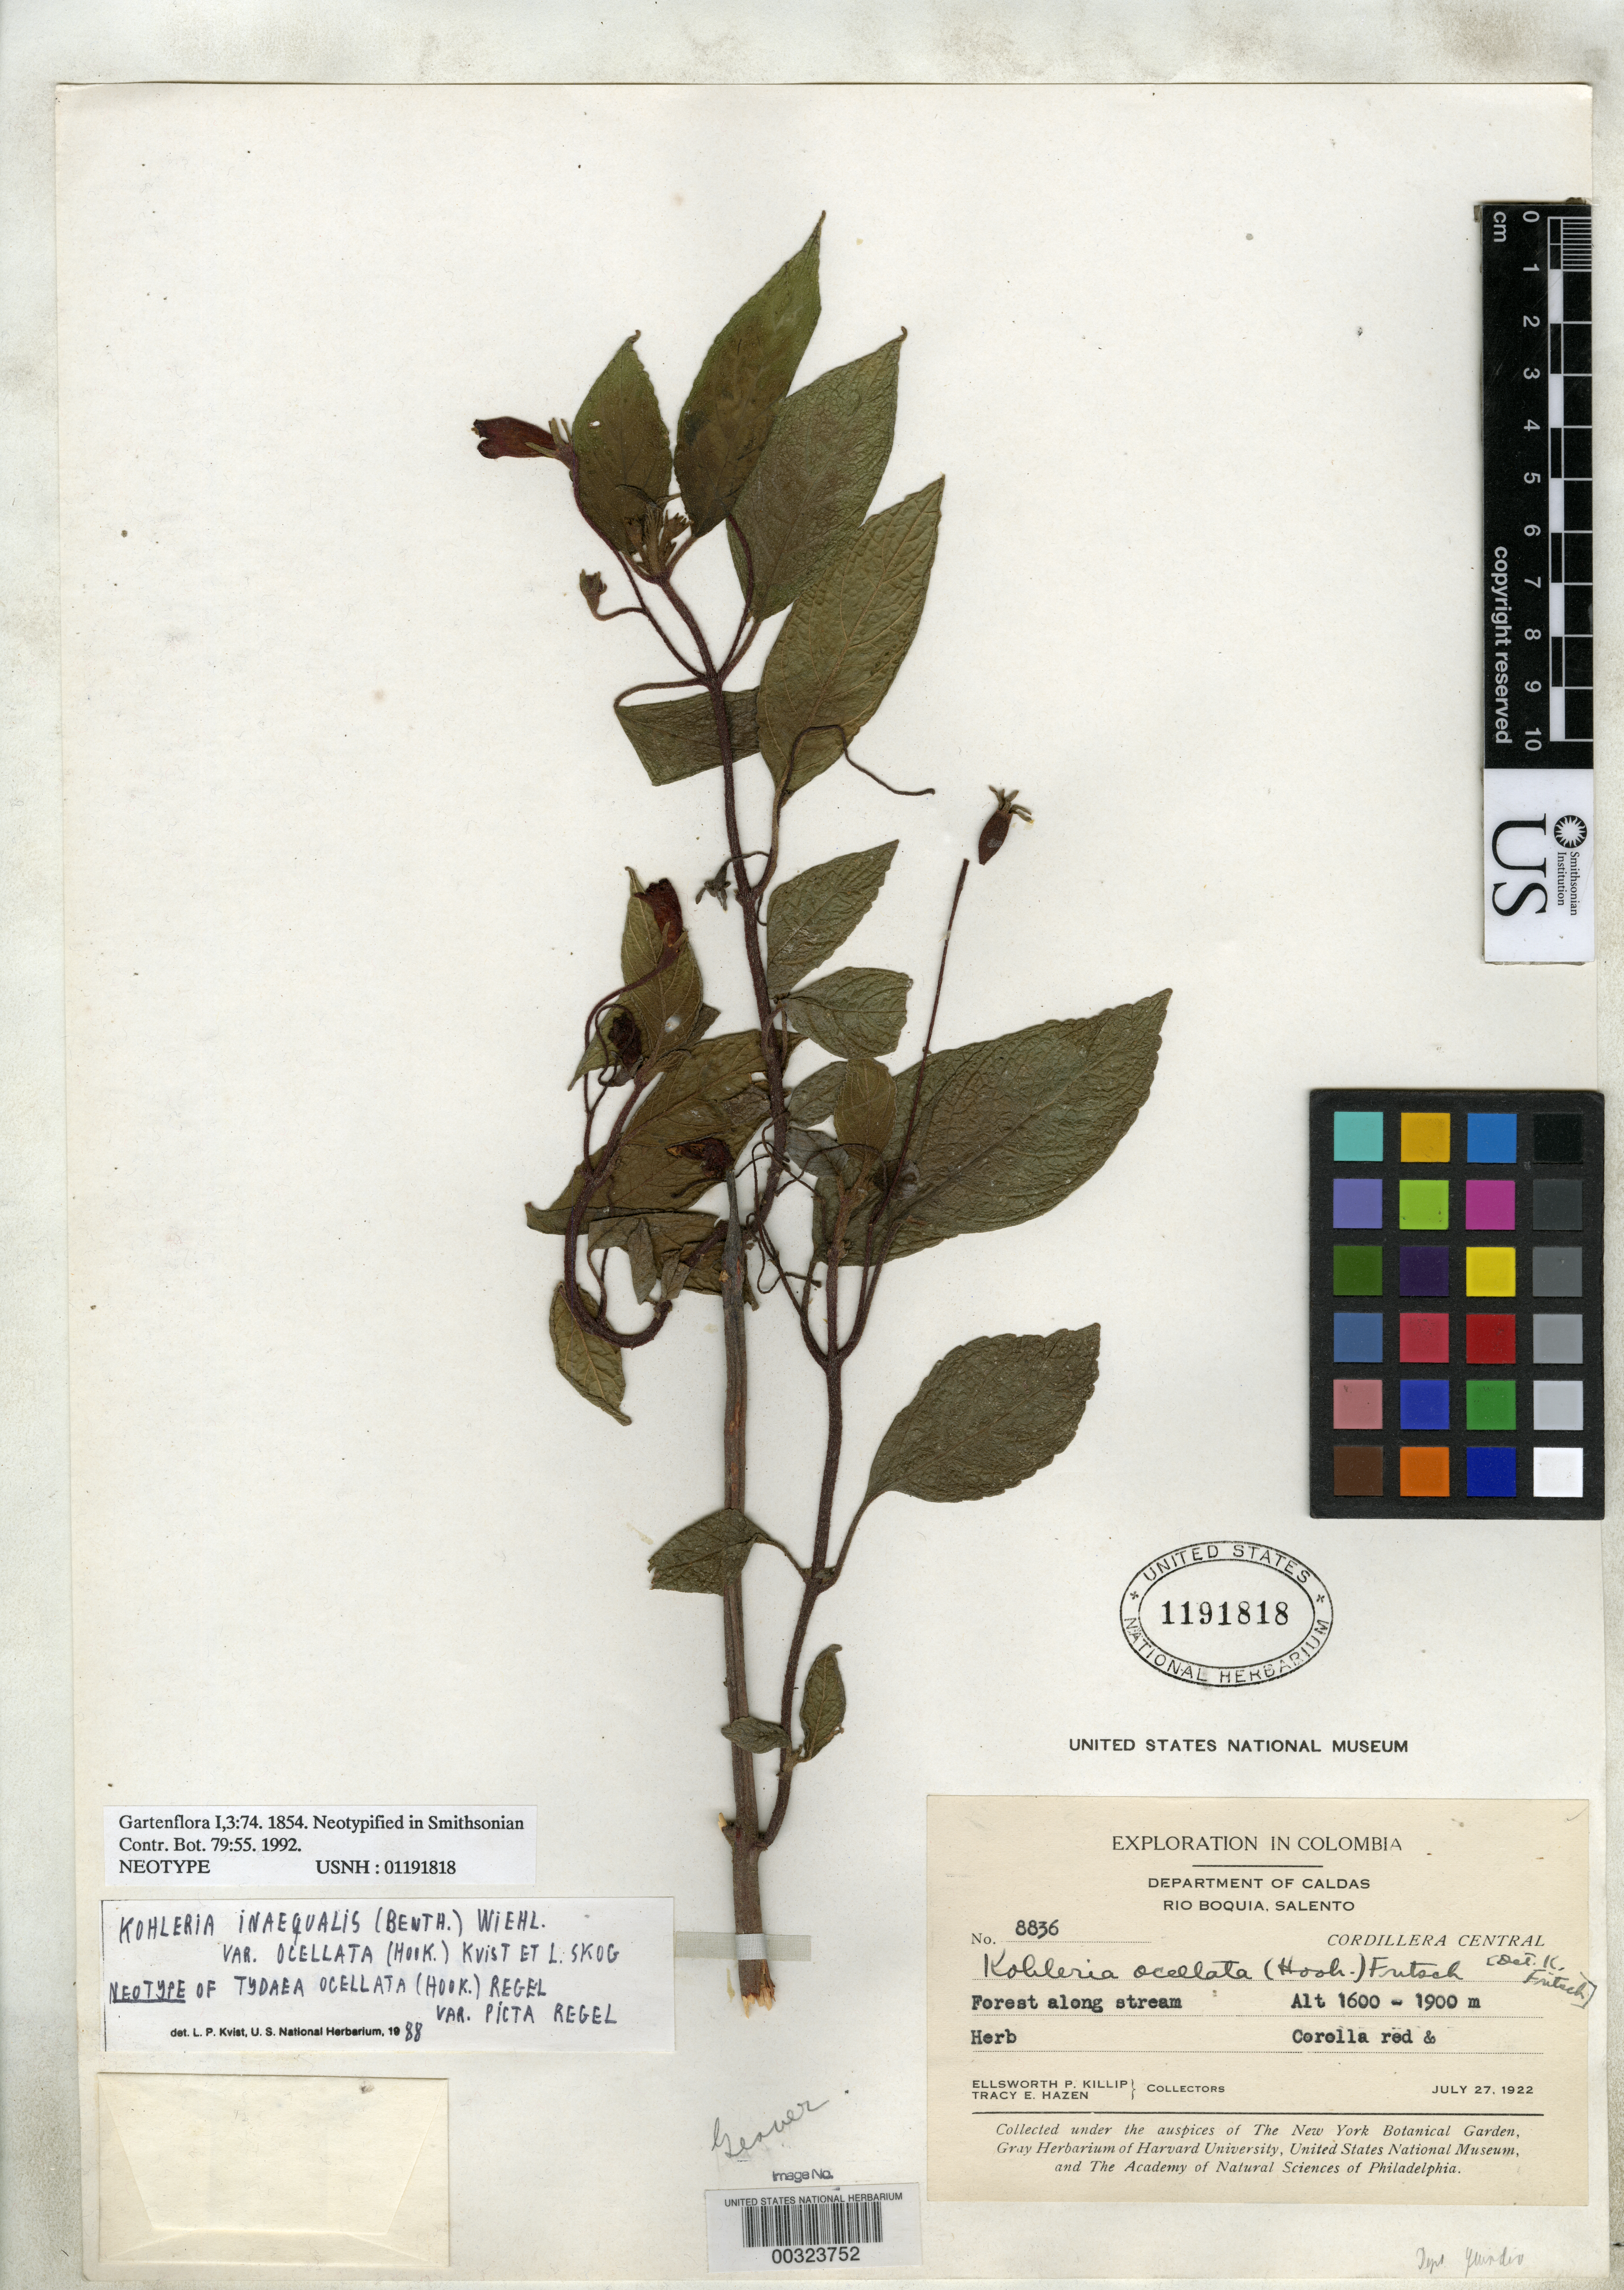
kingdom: Plantae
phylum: Tracheophyta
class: Magnoliopsida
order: Lamiales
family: Gesneriaceae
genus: Tydaea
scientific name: Tydaea ocellata var. picta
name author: Regel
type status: Neotype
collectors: E. P. Killip & T. E. Hazen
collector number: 8836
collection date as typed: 27 Jul 1922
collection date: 1922-07-27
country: Colombia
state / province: Caldas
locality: Cordillera Central, Rio Boquia, Salento, forest along stream.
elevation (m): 1600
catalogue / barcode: US 1191818